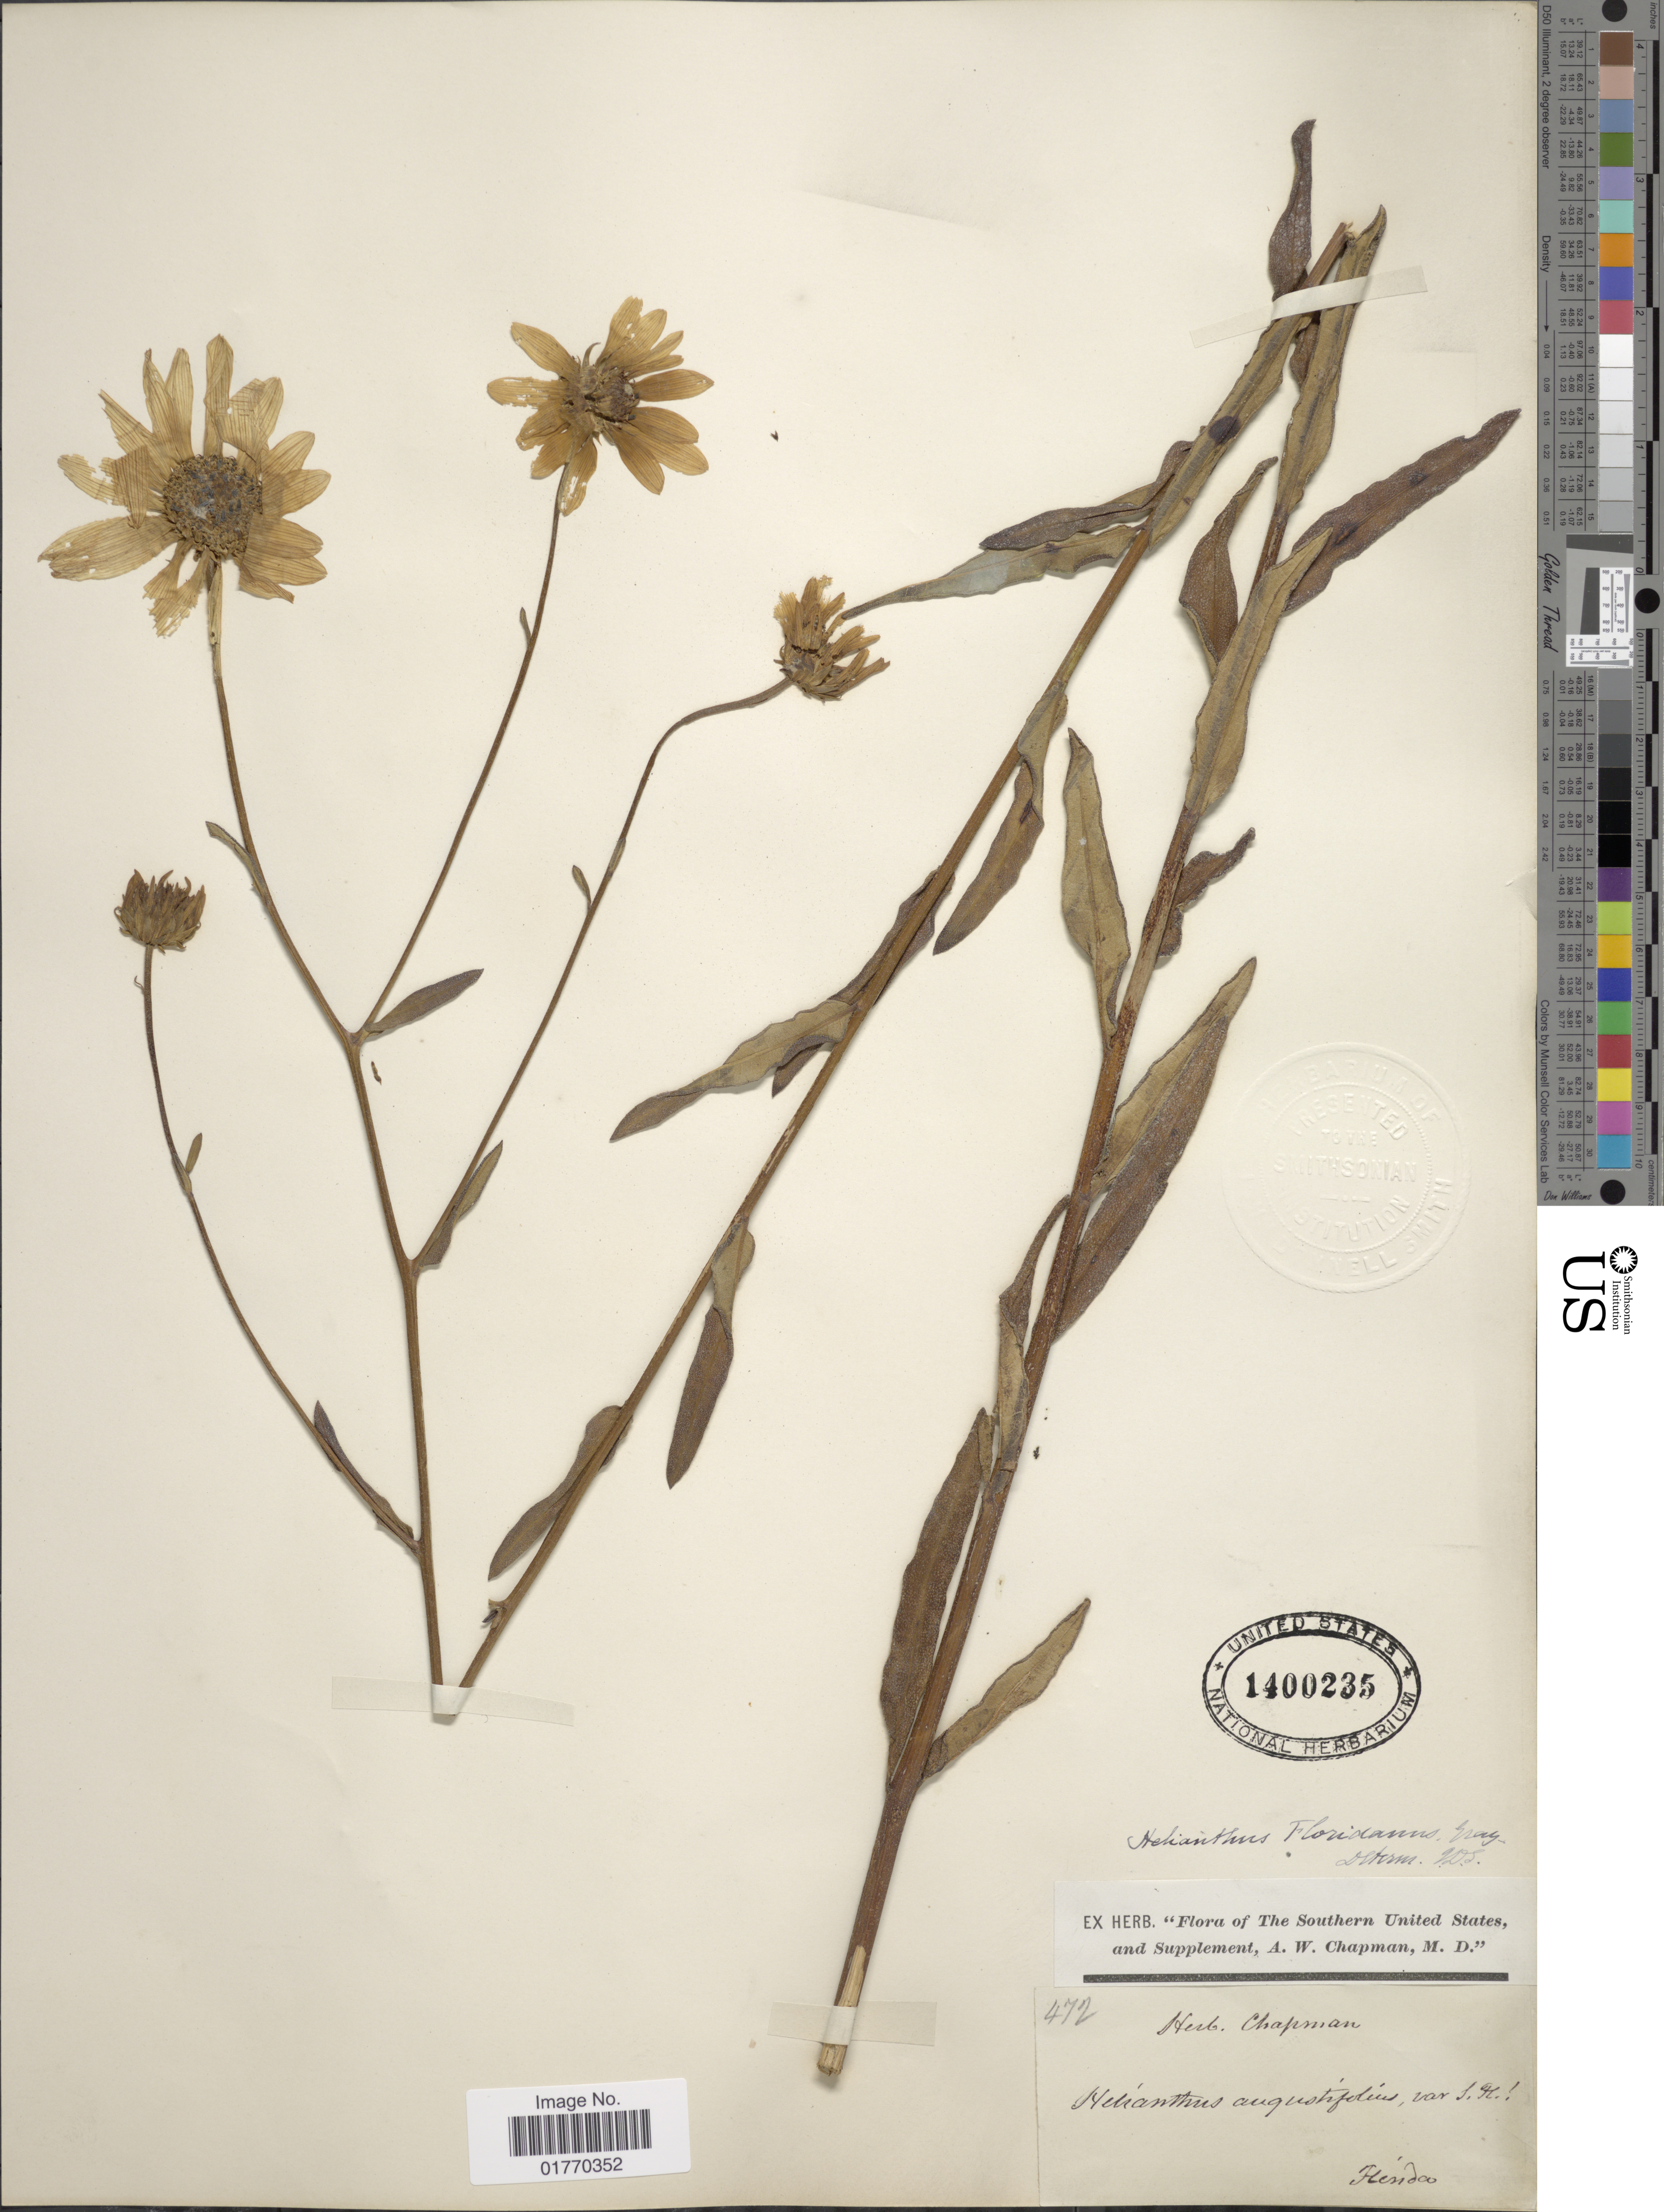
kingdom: Plantae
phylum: Tracheophyta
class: Magnoliopsida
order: Asterales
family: Asteraceae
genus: Helianthus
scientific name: Helianthus floridanus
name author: A. Gray ex Chapm.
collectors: ex herb. Chapman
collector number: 472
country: United States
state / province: Florida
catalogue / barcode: US 1400235